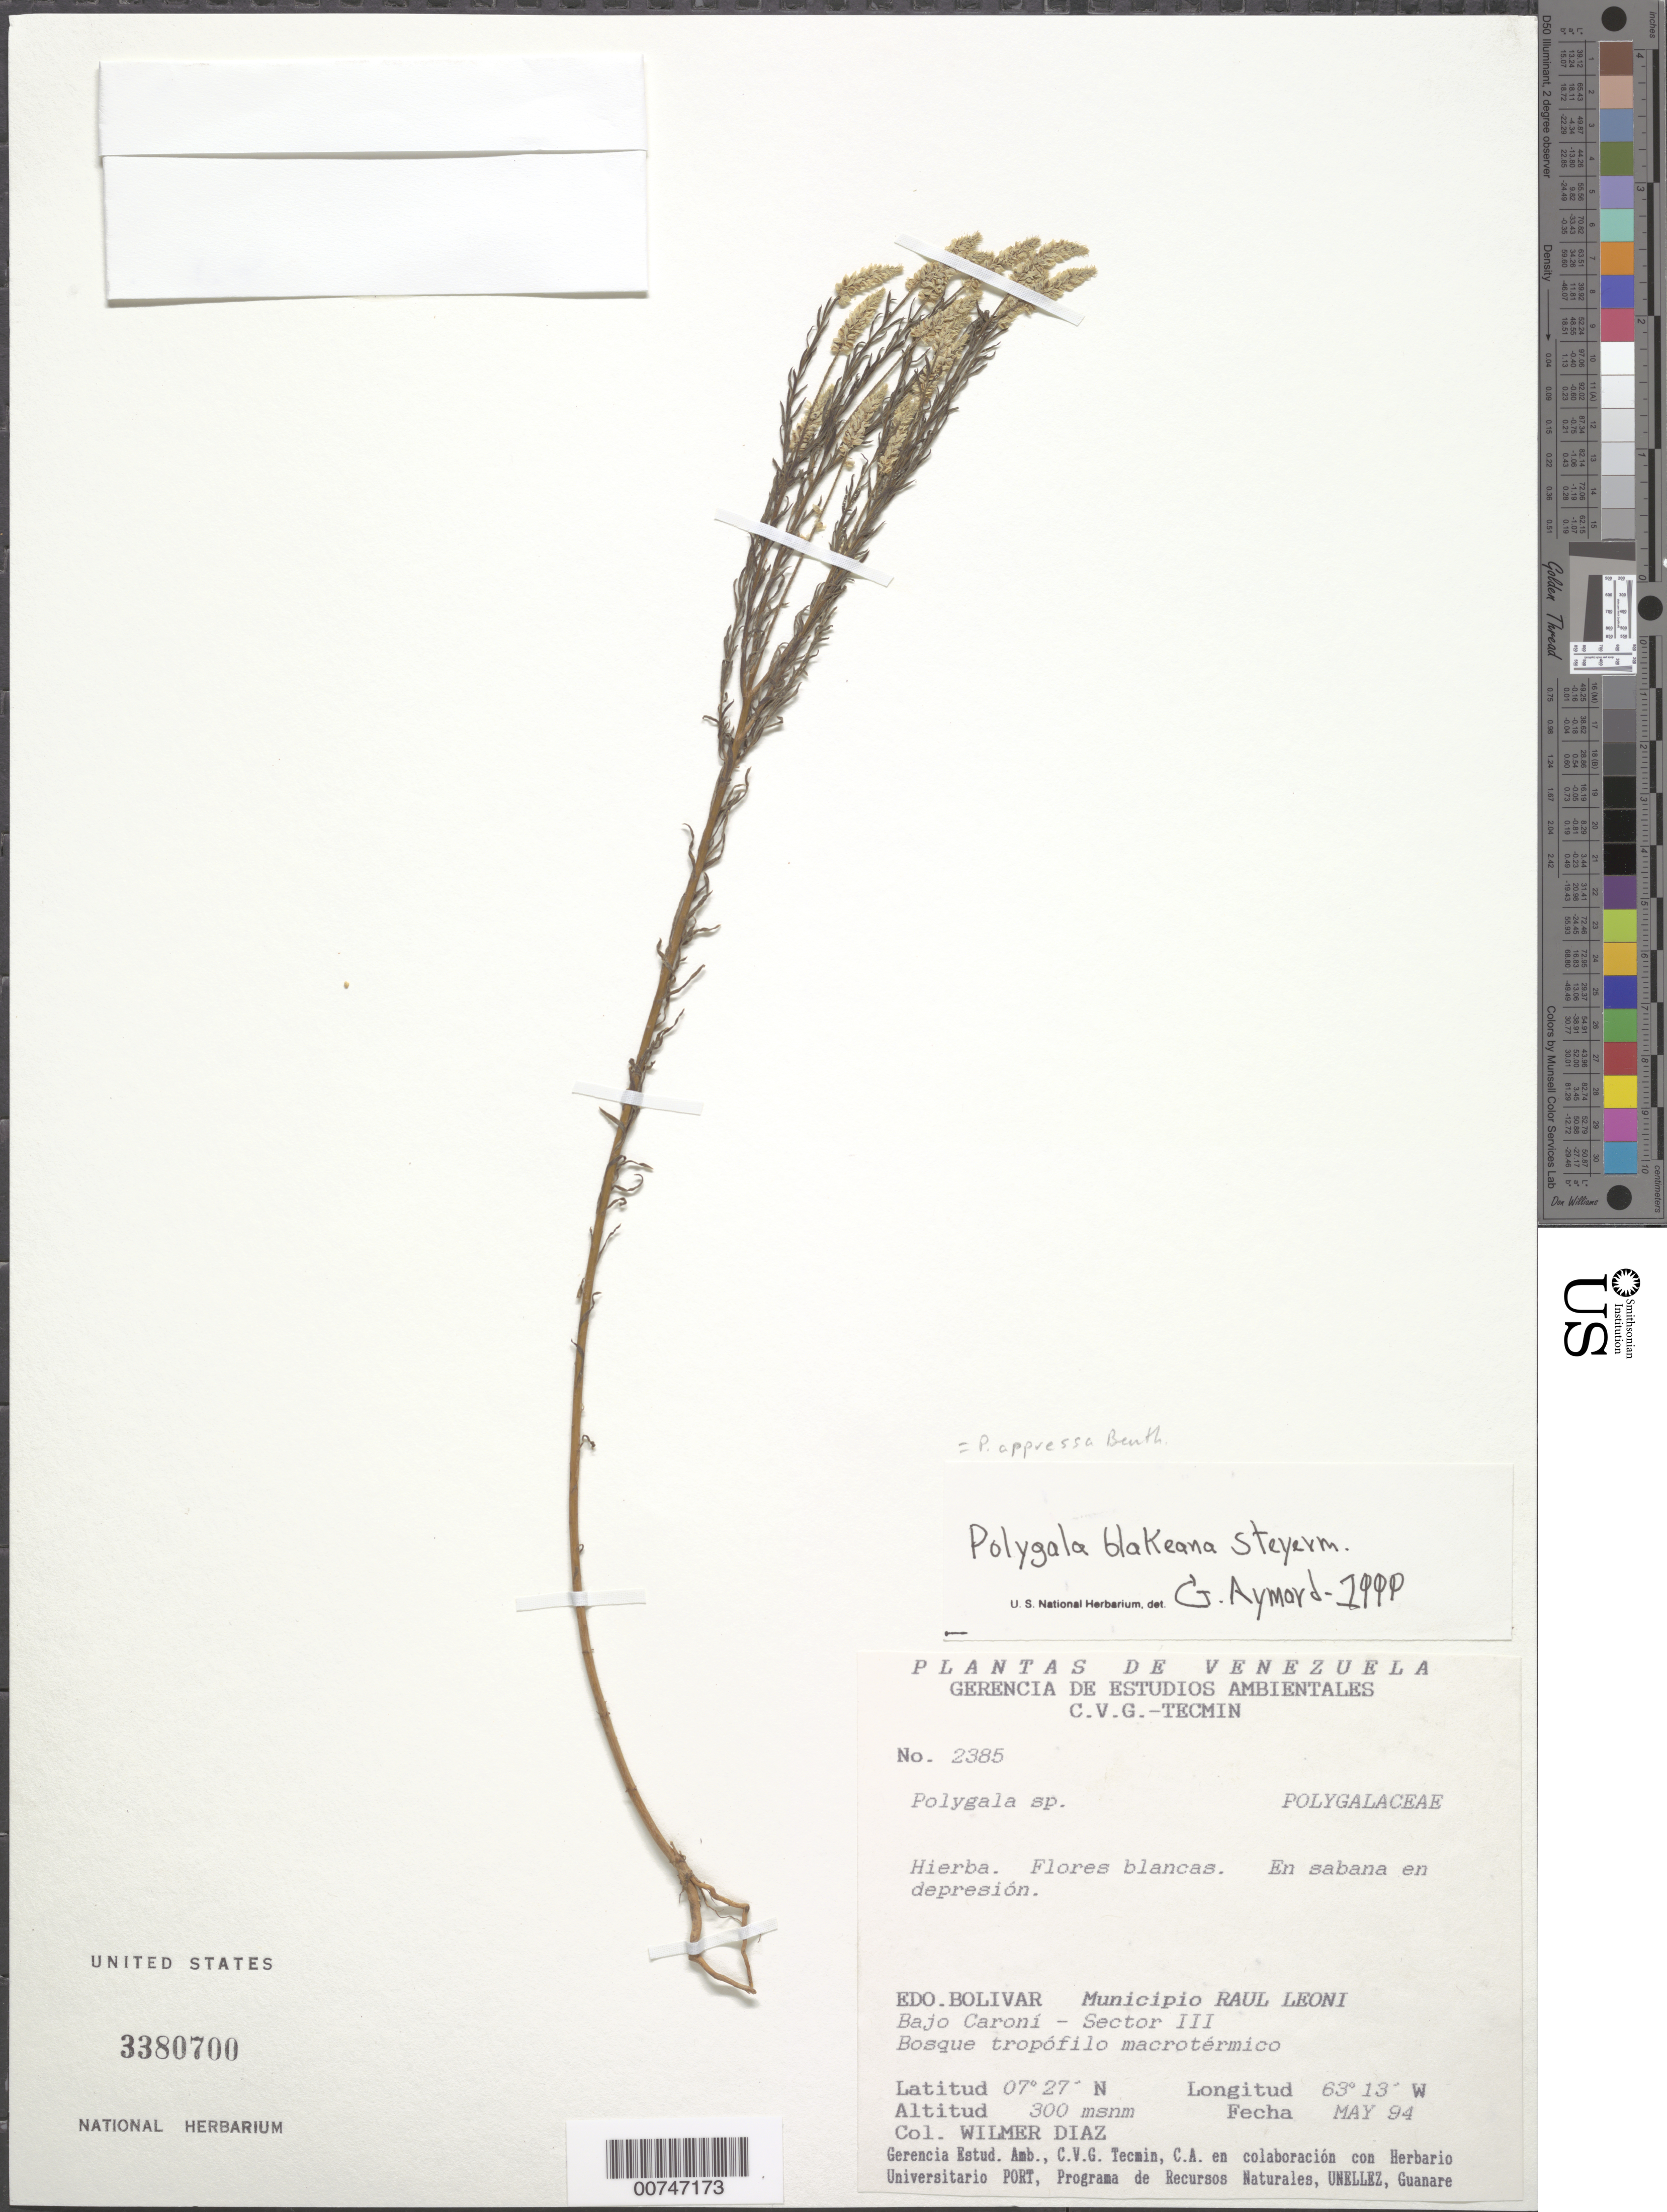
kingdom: Plantae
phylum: Tracheophyta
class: Magnoliopsida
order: Fabales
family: Polygalaceae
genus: Polygala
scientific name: Polygala appressa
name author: Benth.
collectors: W. Díaz P.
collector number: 2385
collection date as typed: May-94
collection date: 1994-05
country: Venezuela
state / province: Bolívar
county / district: Angostura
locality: Mun. Raúl Leoni [=Angostura], Bajo Caroní, Sector III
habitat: Bosque tropofilo macrotermico; en sabana en depresion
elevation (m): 300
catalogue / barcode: US 3380700